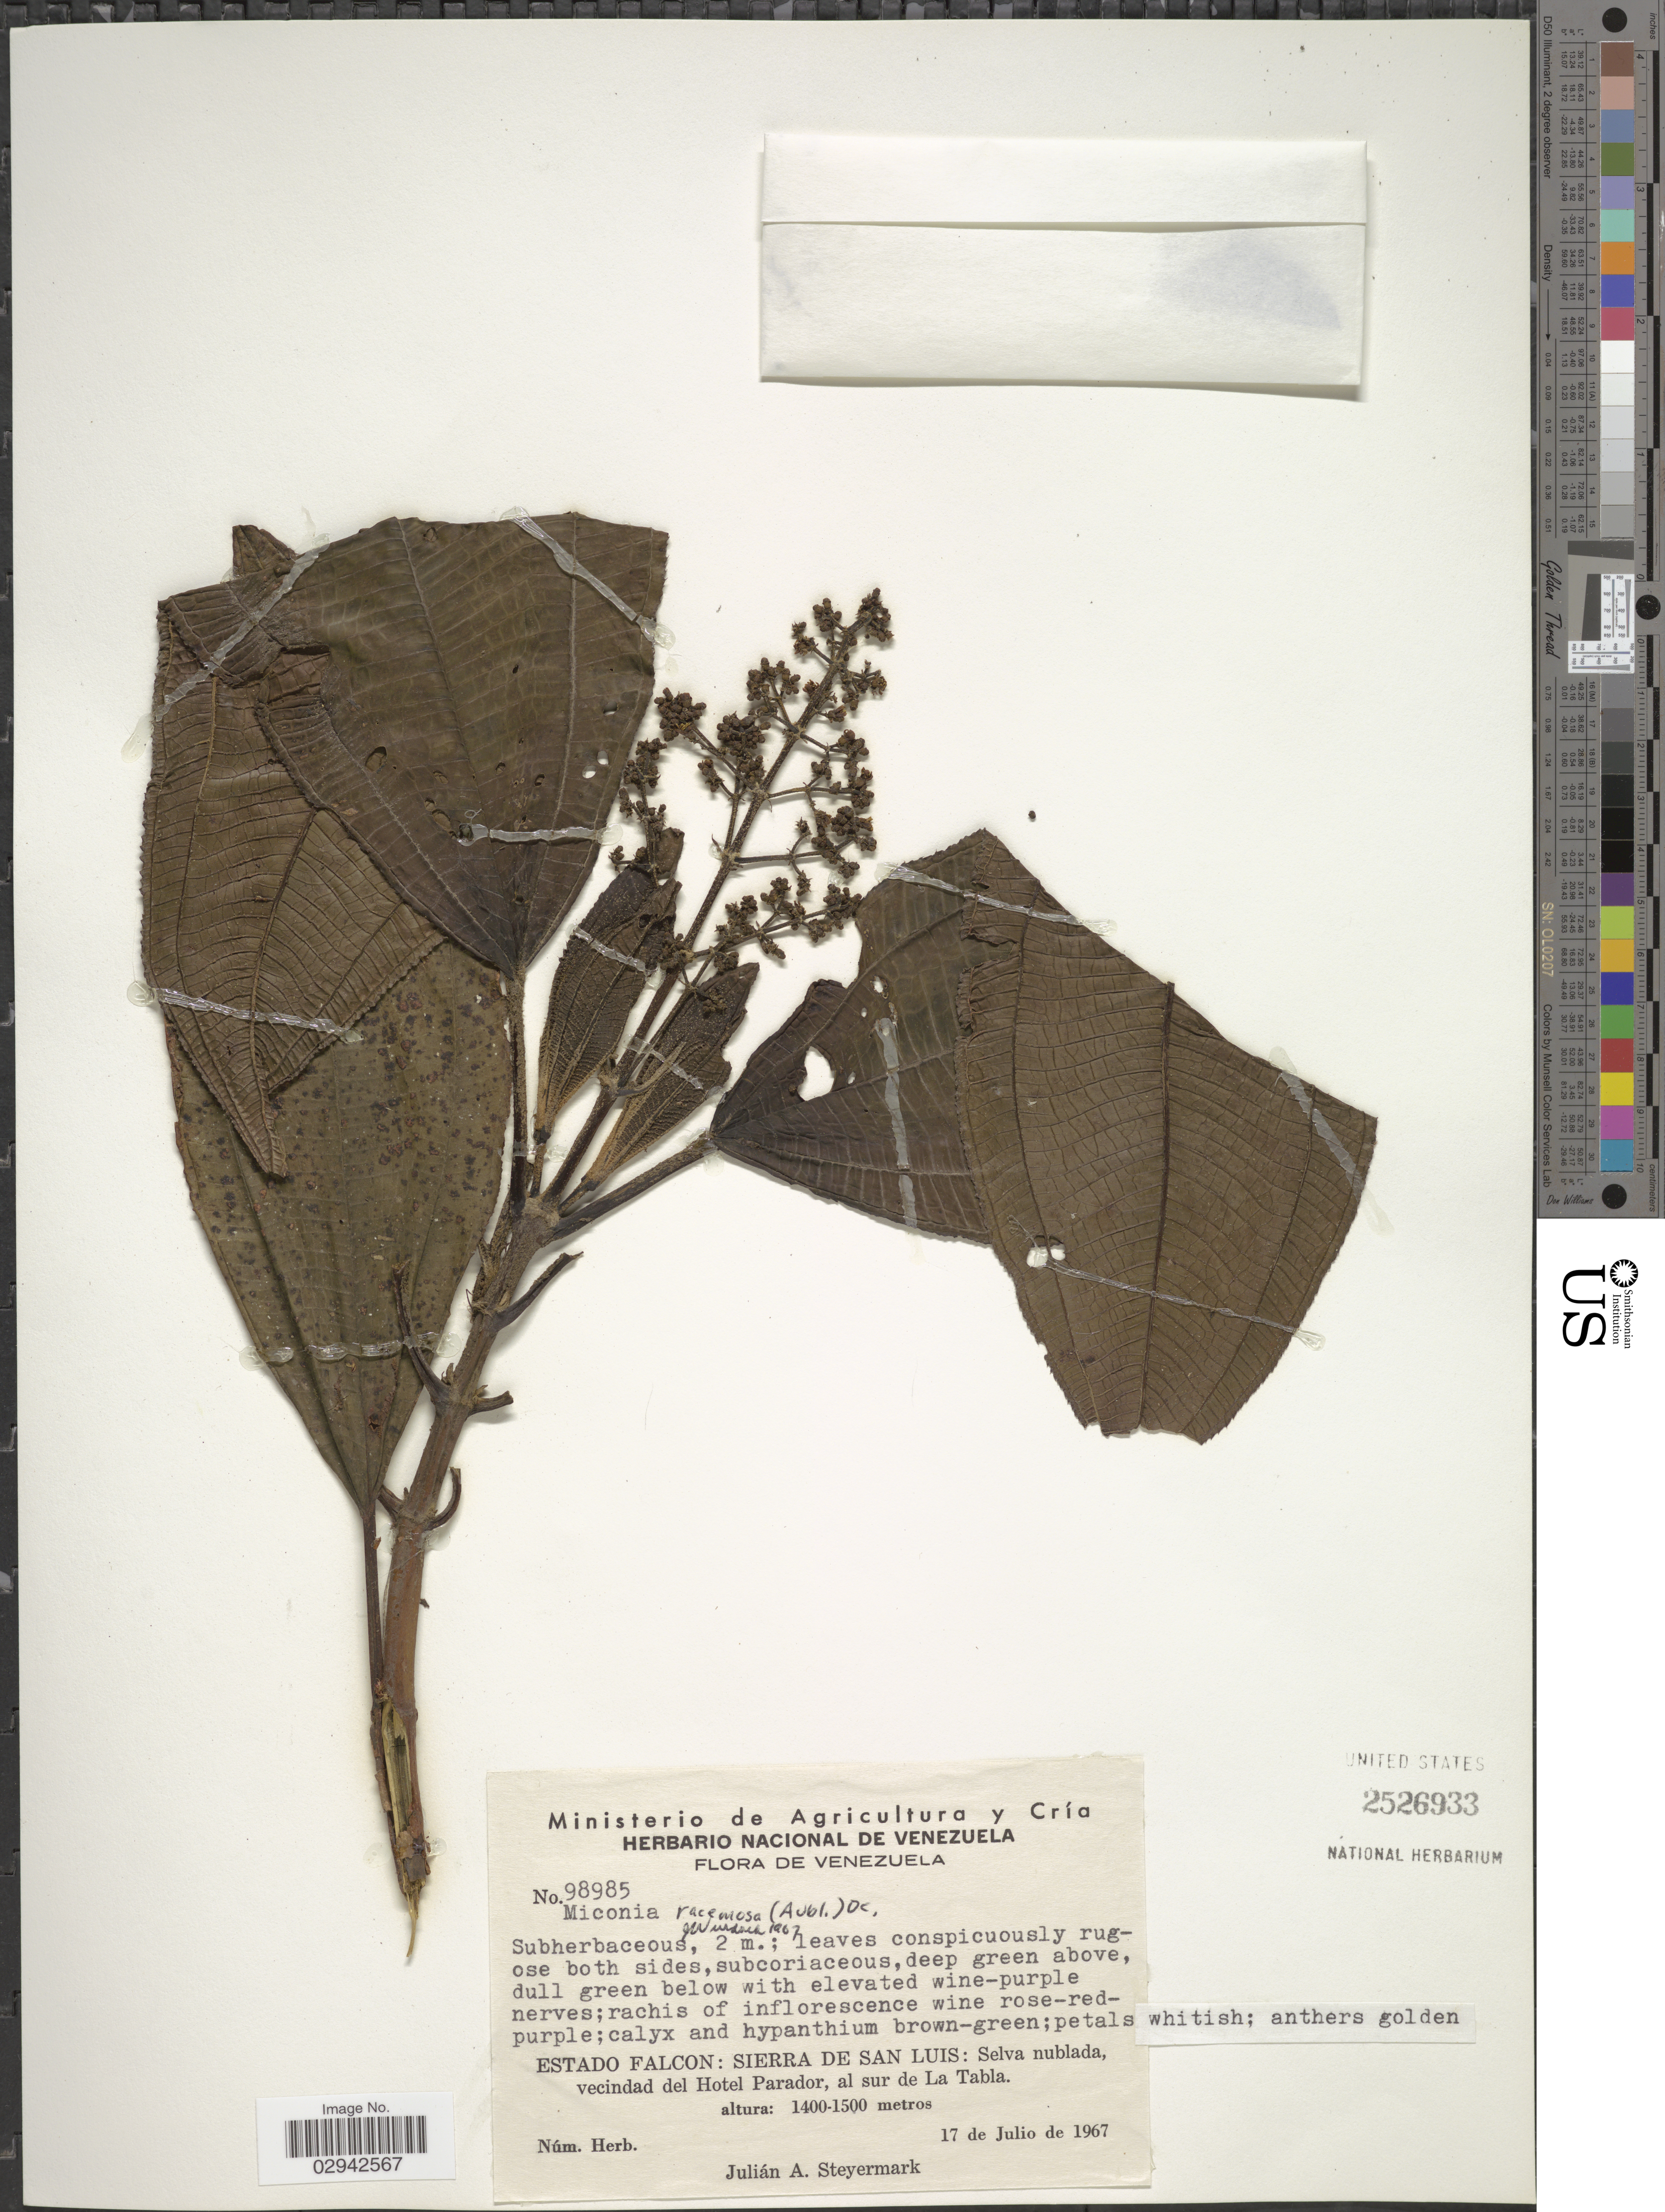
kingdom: Plantae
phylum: Tracheophyta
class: Magnoliopsida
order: Myrtales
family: Melastomataceae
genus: Miconia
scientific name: Miconia racemosa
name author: (Aubl.) DC.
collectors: J. Steyermark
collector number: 98985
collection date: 1967-07-17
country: Venezuela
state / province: Falcón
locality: Sierra de San Luis: Selva nublada, vecindad del Hotel Parador, al sur de La Tabla.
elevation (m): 1400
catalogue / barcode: US 2526933